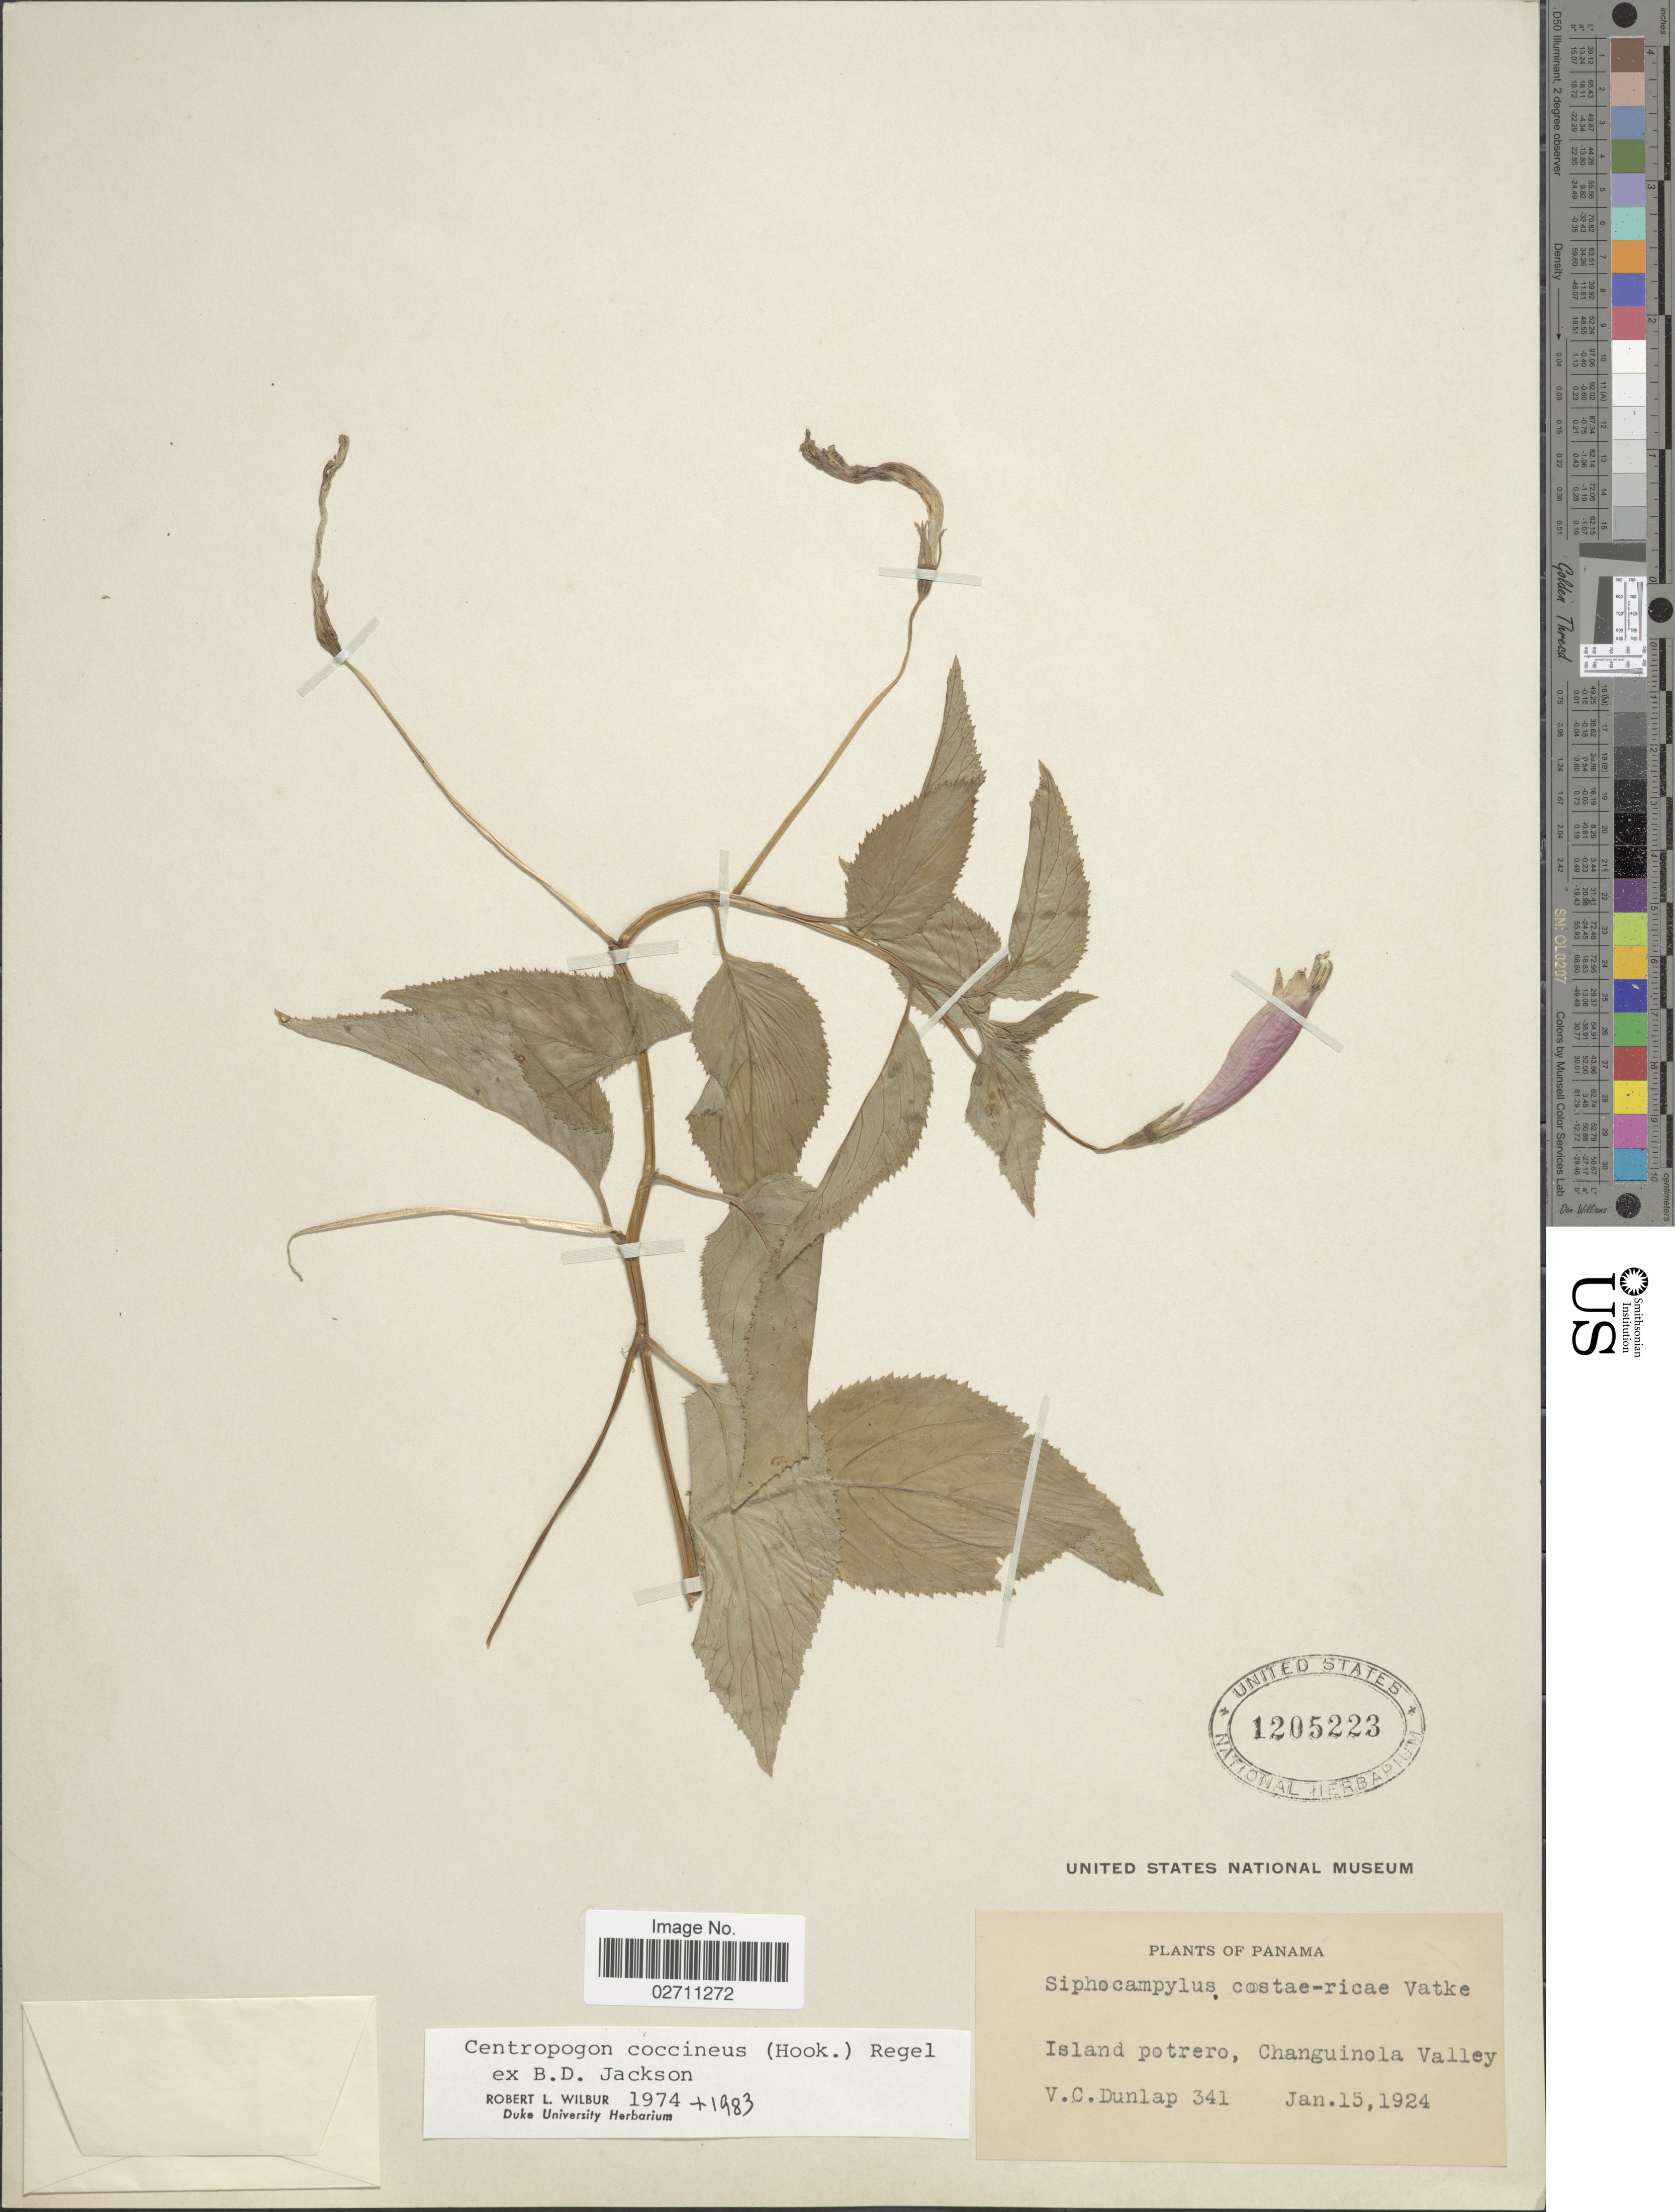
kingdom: Plantae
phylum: Tracheophyta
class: Magnoliopsida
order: Asterales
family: Campanulaceae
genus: Centropogon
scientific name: Centropogon coccineus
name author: (Hook.) Regel ex B.D. Jacks.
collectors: V. C. Dunlap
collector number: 341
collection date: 1924-01-15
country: Panama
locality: Island potrero, Changuinola Valley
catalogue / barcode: US 1205223